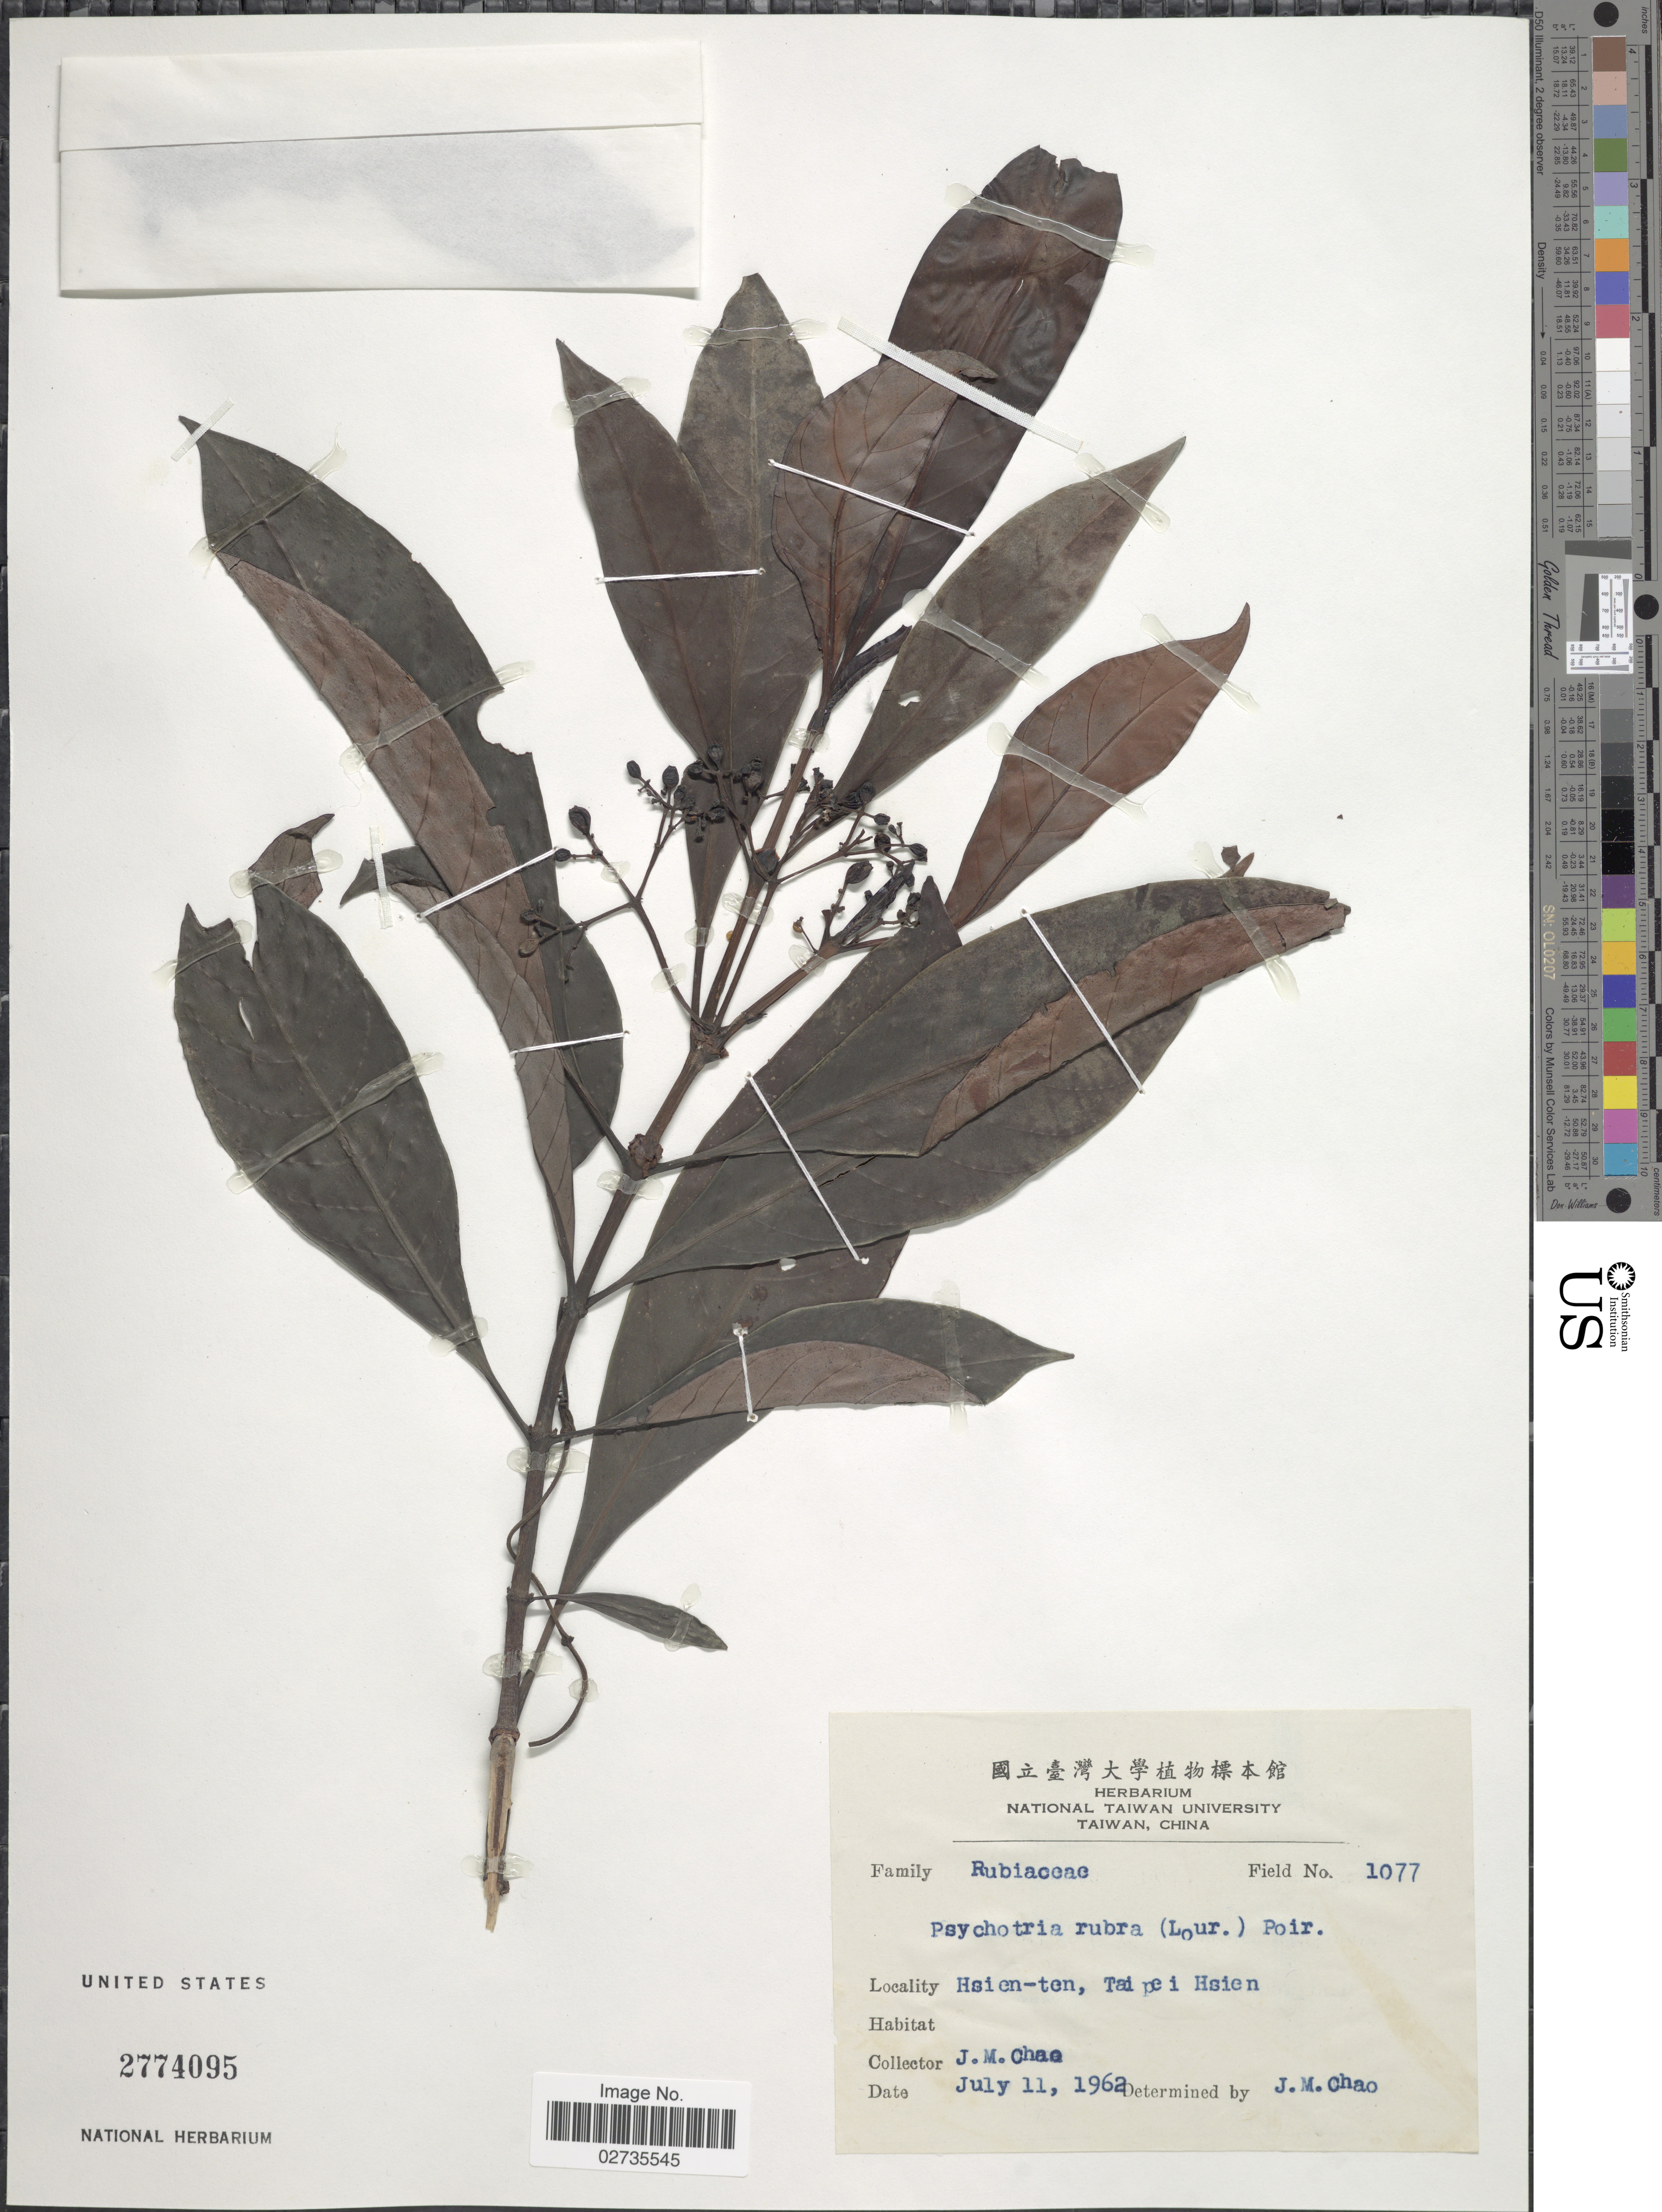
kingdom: Plantae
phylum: Tracheophyta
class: Magnoliopsida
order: Gentianales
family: Rubiaceae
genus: Psychotria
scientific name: Psychotria rubra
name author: (Lour.) Poir.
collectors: J. Chao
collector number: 1077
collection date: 1962-07-11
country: Taiwan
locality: Hsien-ten, Taipei Hsien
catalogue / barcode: US 2774095